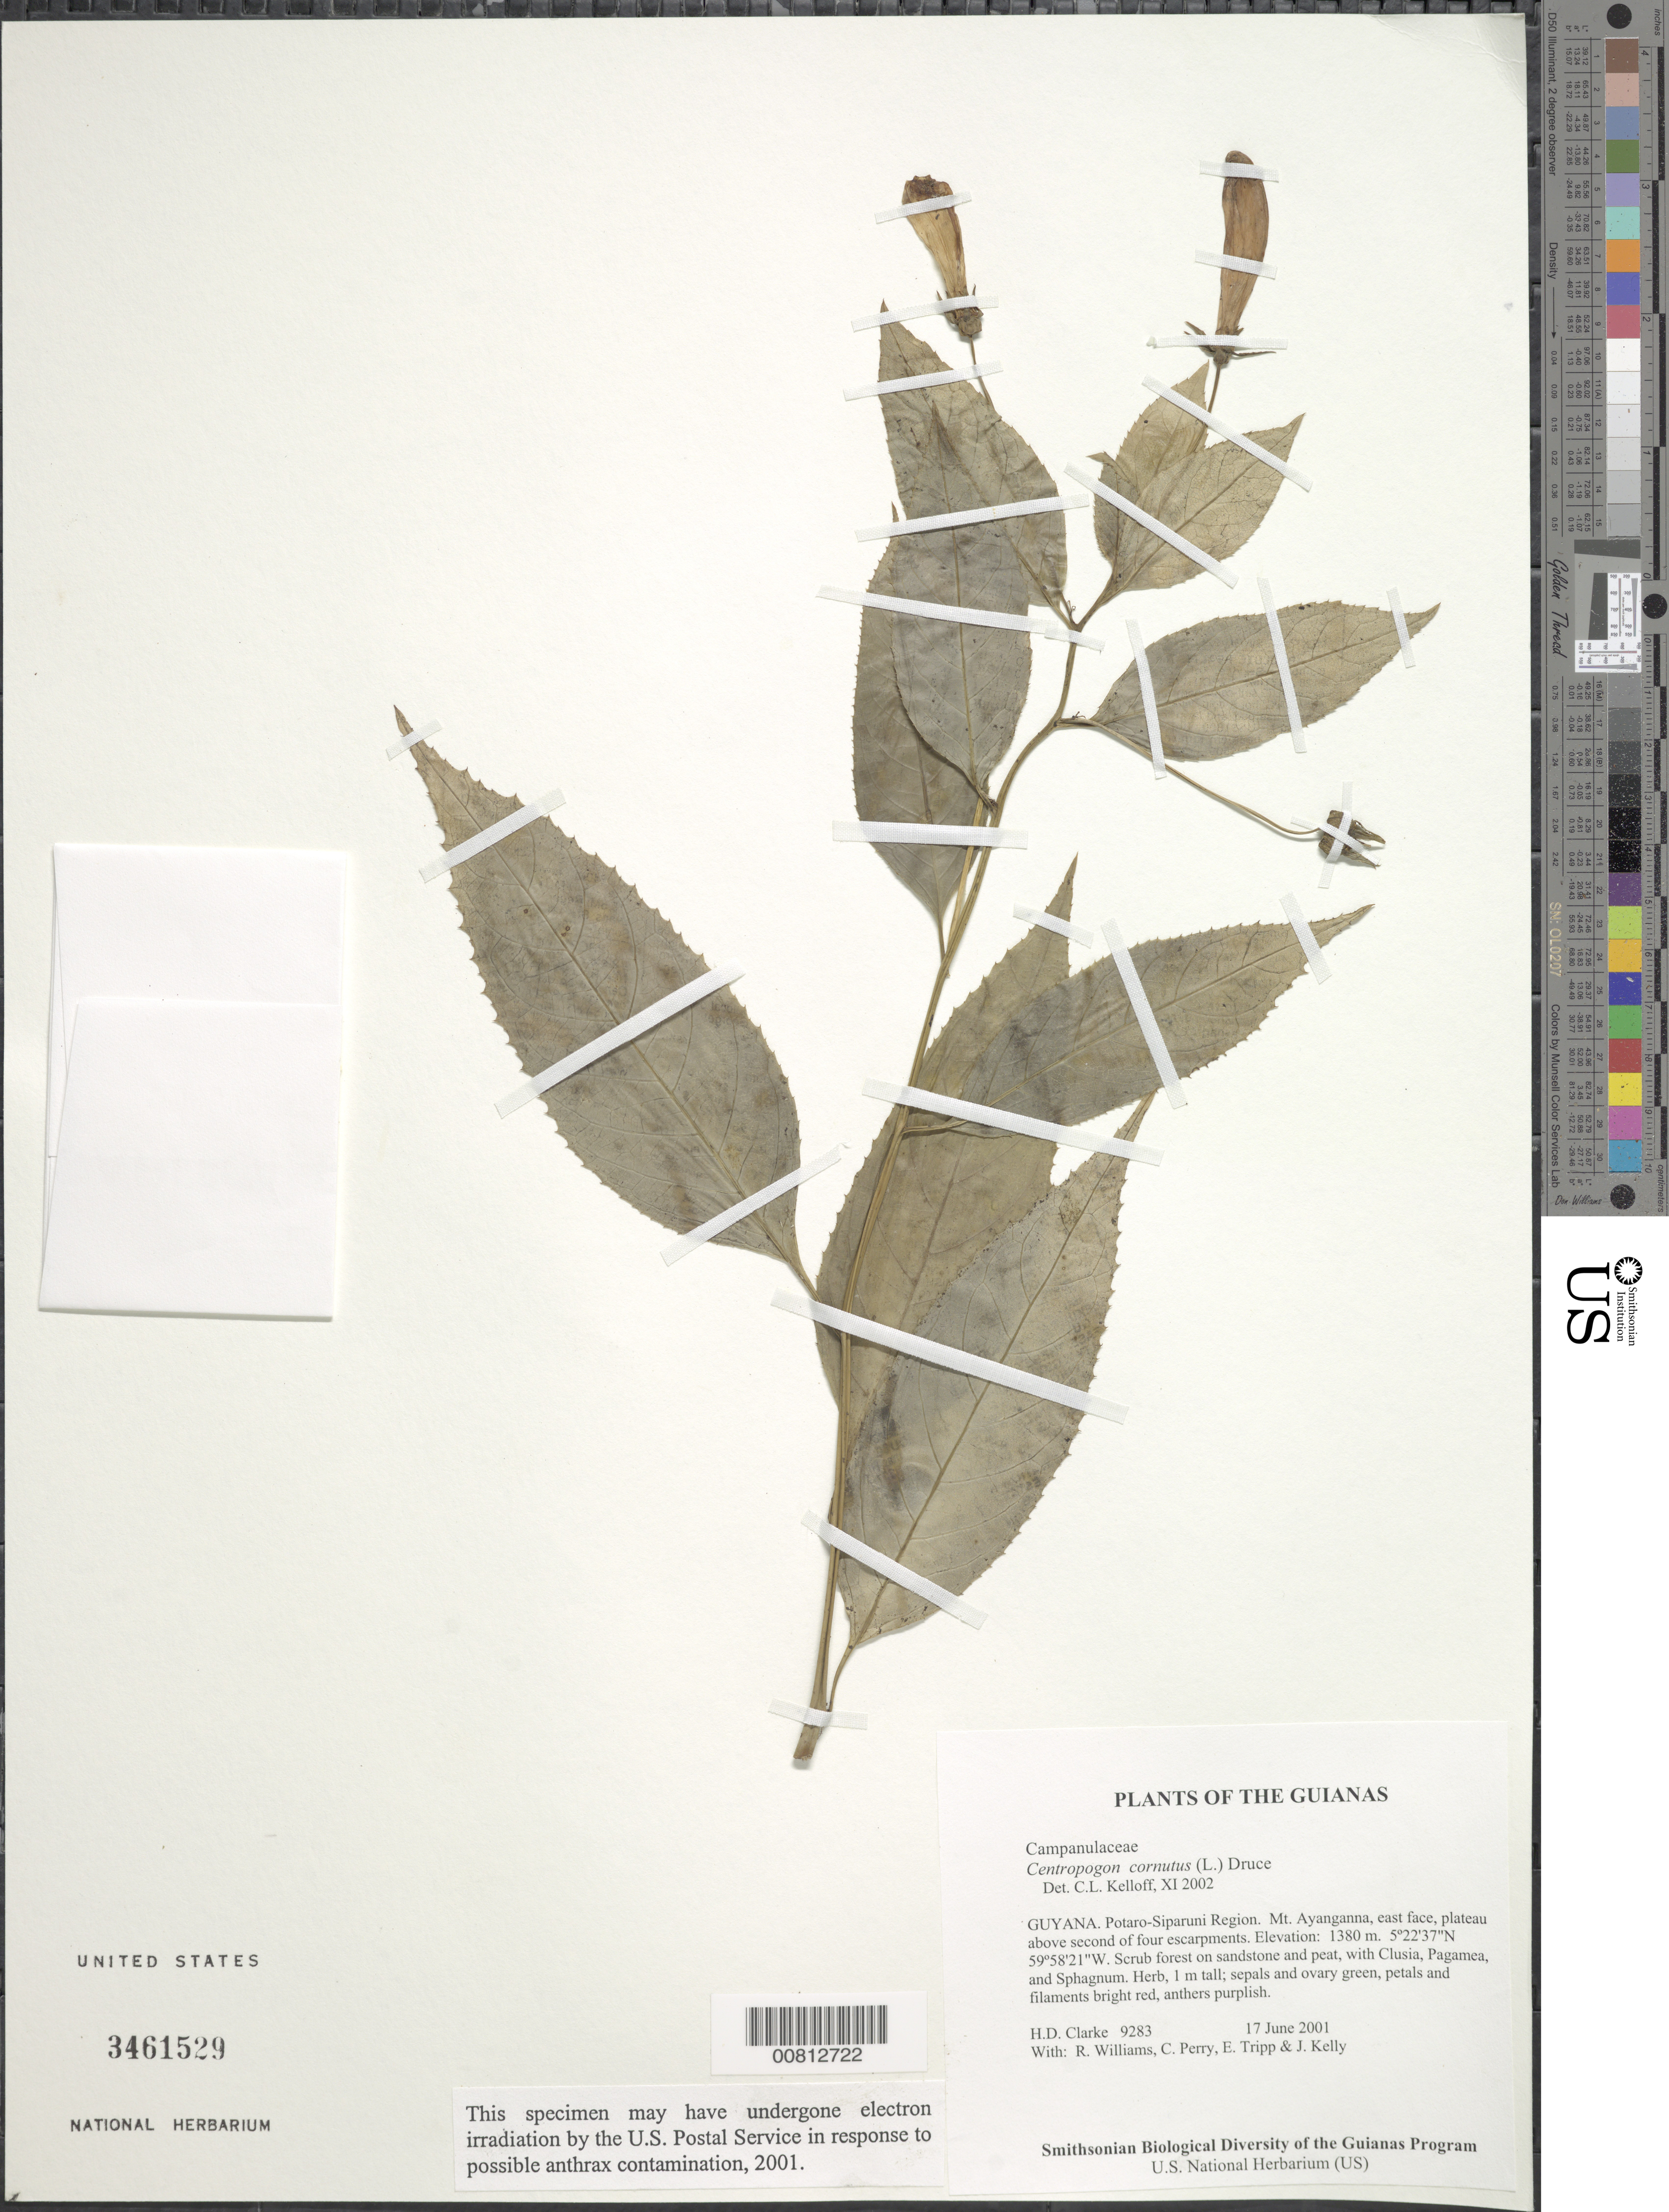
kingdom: Plantae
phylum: Tracheophyta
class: Magnoliopsida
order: Asterales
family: Campanulaceae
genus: Centropogon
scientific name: Centropogon cornutus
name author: (L.) Druce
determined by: Kelloff, Carol L., (US), Smithsonian Institution - National Museum of Natural History (UNITED STATES)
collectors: H. D. Clarke, R. Williams, C. Perry, E. Tripp & J. Kelly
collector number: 9283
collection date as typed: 17 June 2001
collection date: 2001-06-17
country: Guyana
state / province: Potaro-Siparuni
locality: Mt. Ayanganna, east face, plateau above second of four escarpments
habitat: Scrub forest on sandstone and peat, with Clusia, Pagamea, and Sphagnum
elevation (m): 1380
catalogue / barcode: US 3461529